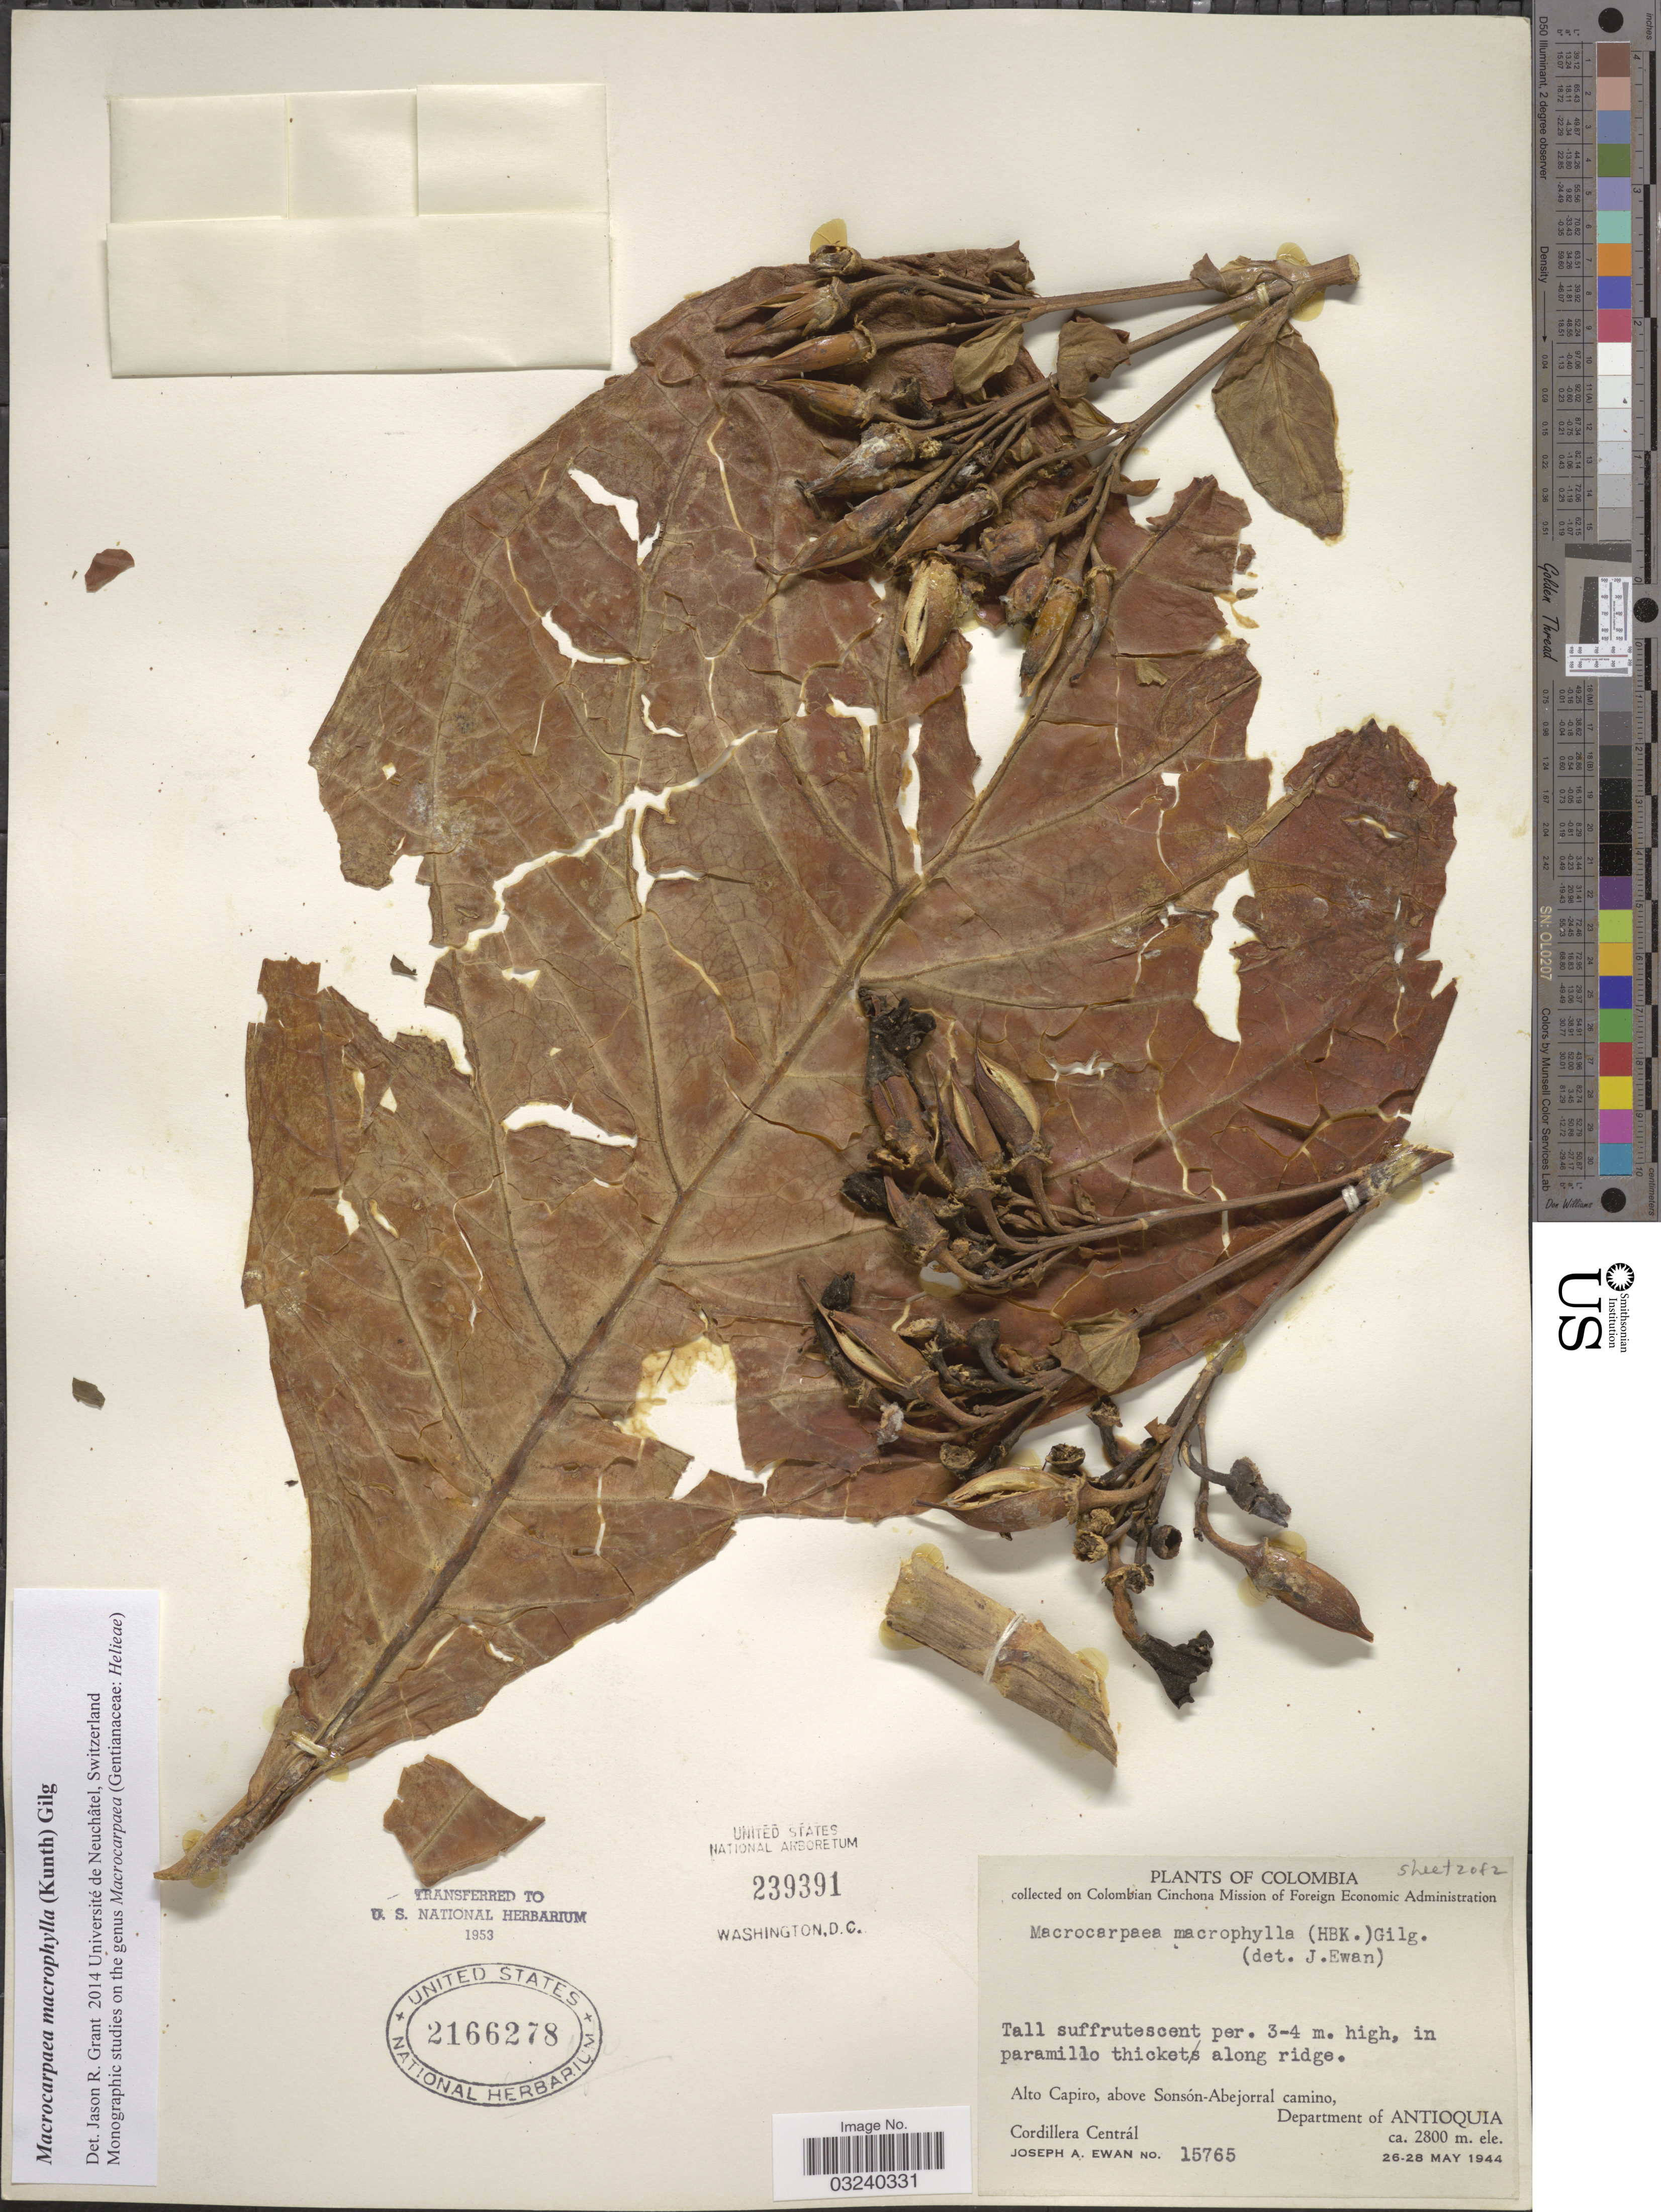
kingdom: Plantae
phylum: Tracheophyta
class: Magnoliopsida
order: Gentianales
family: Gentianaceae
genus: Macrocarpaea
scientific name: Macrocarpaea macrophylla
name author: (Kunth) Gilg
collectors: J. A. Ewan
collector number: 15765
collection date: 1944-05-26/1944-05-28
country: Colombia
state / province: Antioquia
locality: Alto Capiro, above Sonsón-Abejorral camino, Department of Antioquia.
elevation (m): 2800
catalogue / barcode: US 2166278